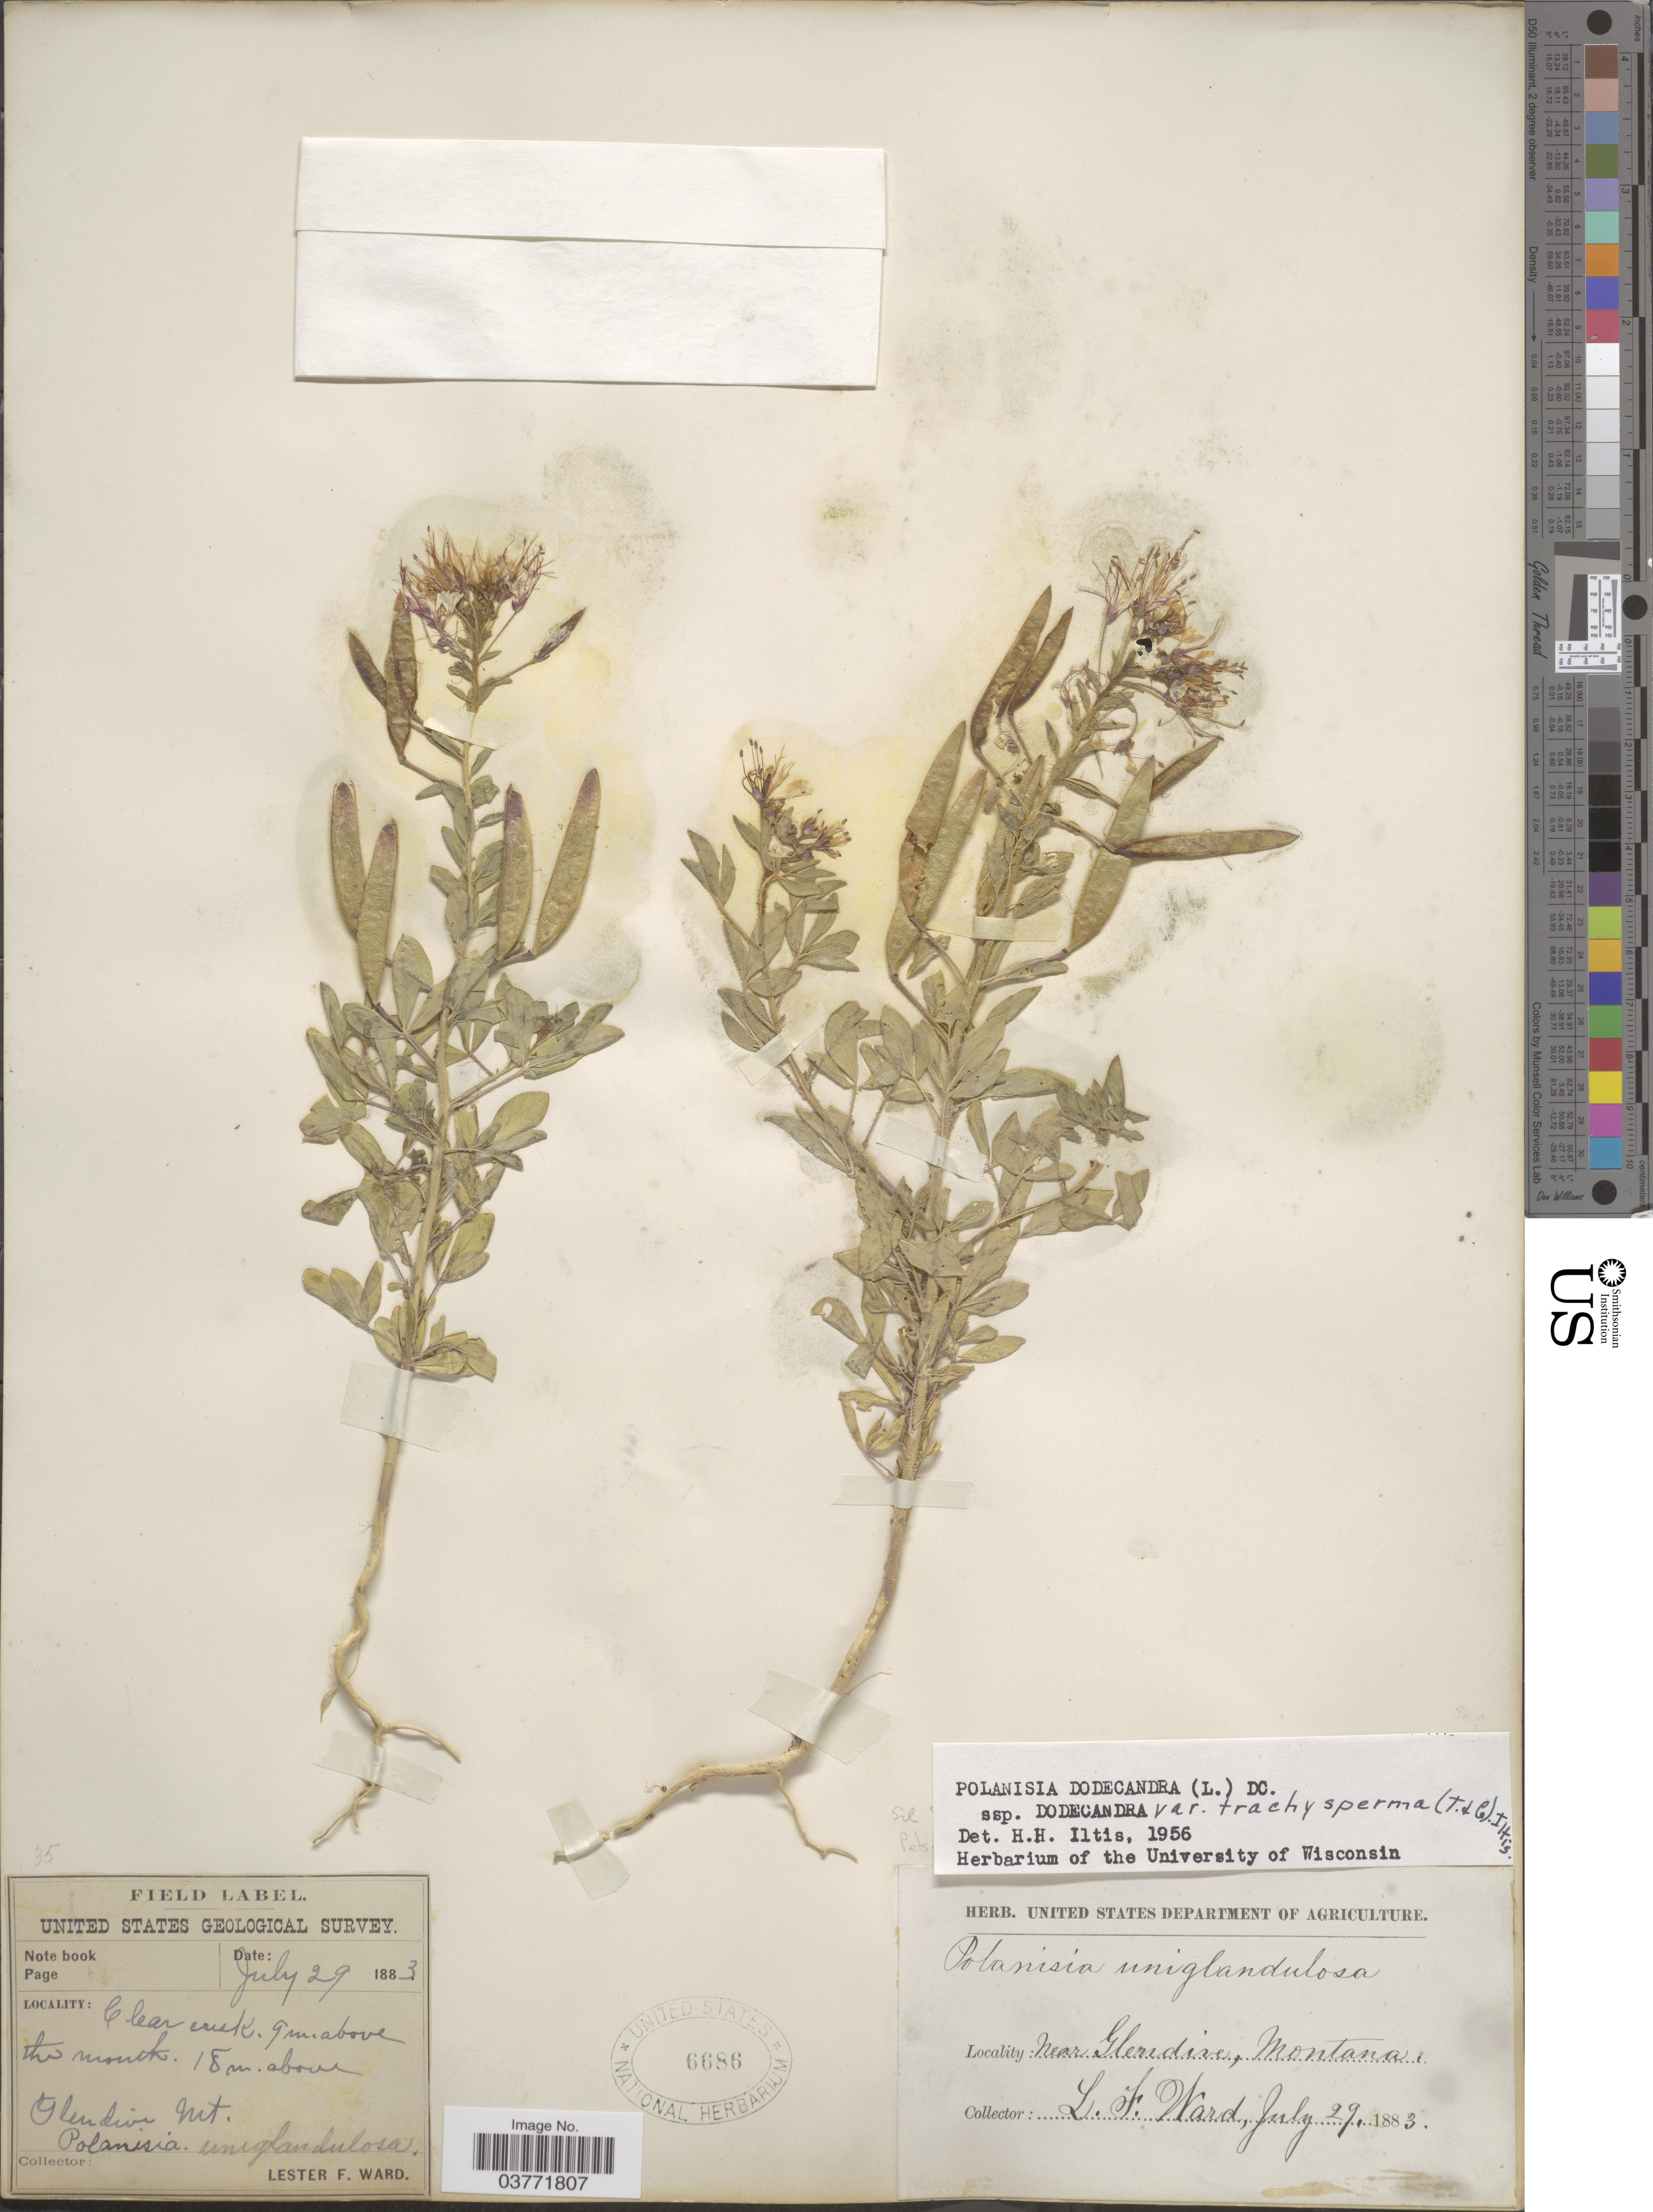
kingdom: Plantae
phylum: Tracheophyta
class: Magnoliopsida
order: Brassicales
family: Cleomaceae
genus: Polanisia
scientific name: Polanisia trachysperma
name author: Torr. & A. Gray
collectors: L. F. Ward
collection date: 1883-07-29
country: United States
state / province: Montana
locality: Clear creek. 9m. above the mouth. 18m. above Glendive Mt. Near Glendive.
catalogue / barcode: US 6686